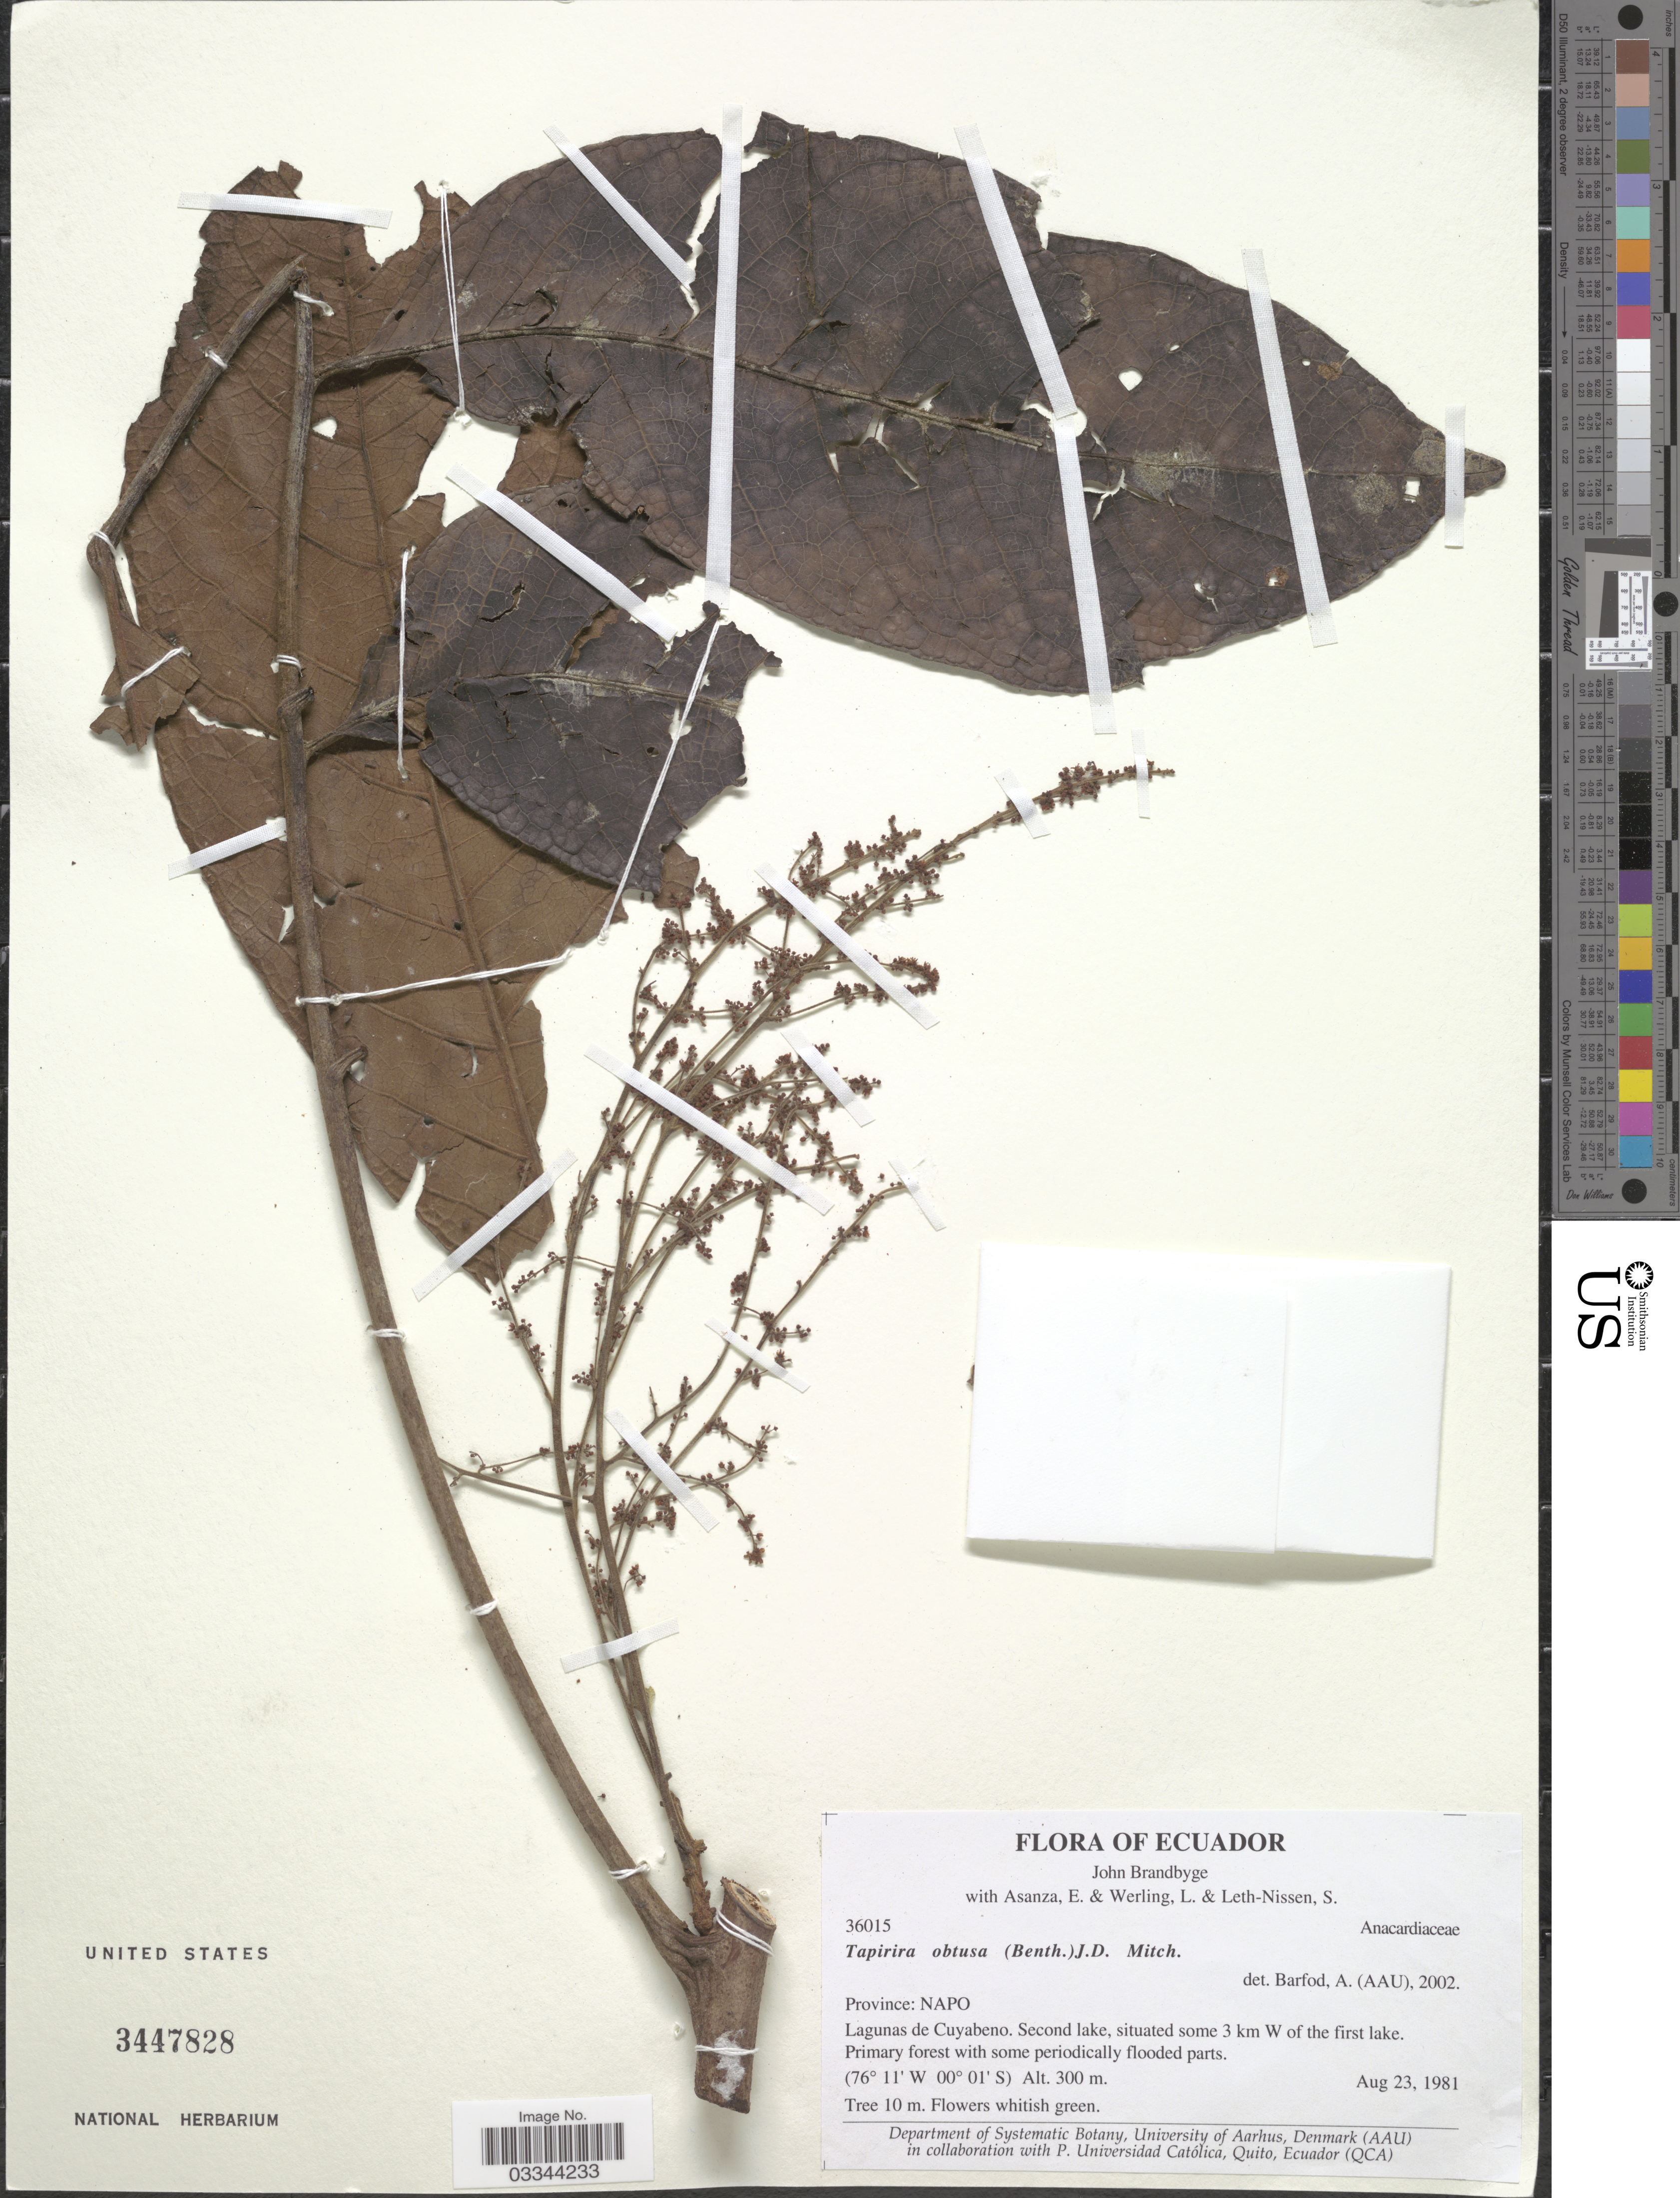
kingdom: Plantae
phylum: Tracheophyta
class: Magnoliopsida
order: Sapindales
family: Anacardiaceae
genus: Tapirira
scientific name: Tapirira obtusa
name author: (Benth.) J.D. Mitch.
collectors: J. Brandbyge, E. Asanza, L. Werling & S. Leth-Nissen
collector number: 36015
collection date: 1981-08-23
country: Ecuador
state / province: Napo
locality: Lagunas de Cuyabeno. Second lake, situated some 3 km W of the first lake.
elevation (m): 300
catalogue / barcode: US 3447828